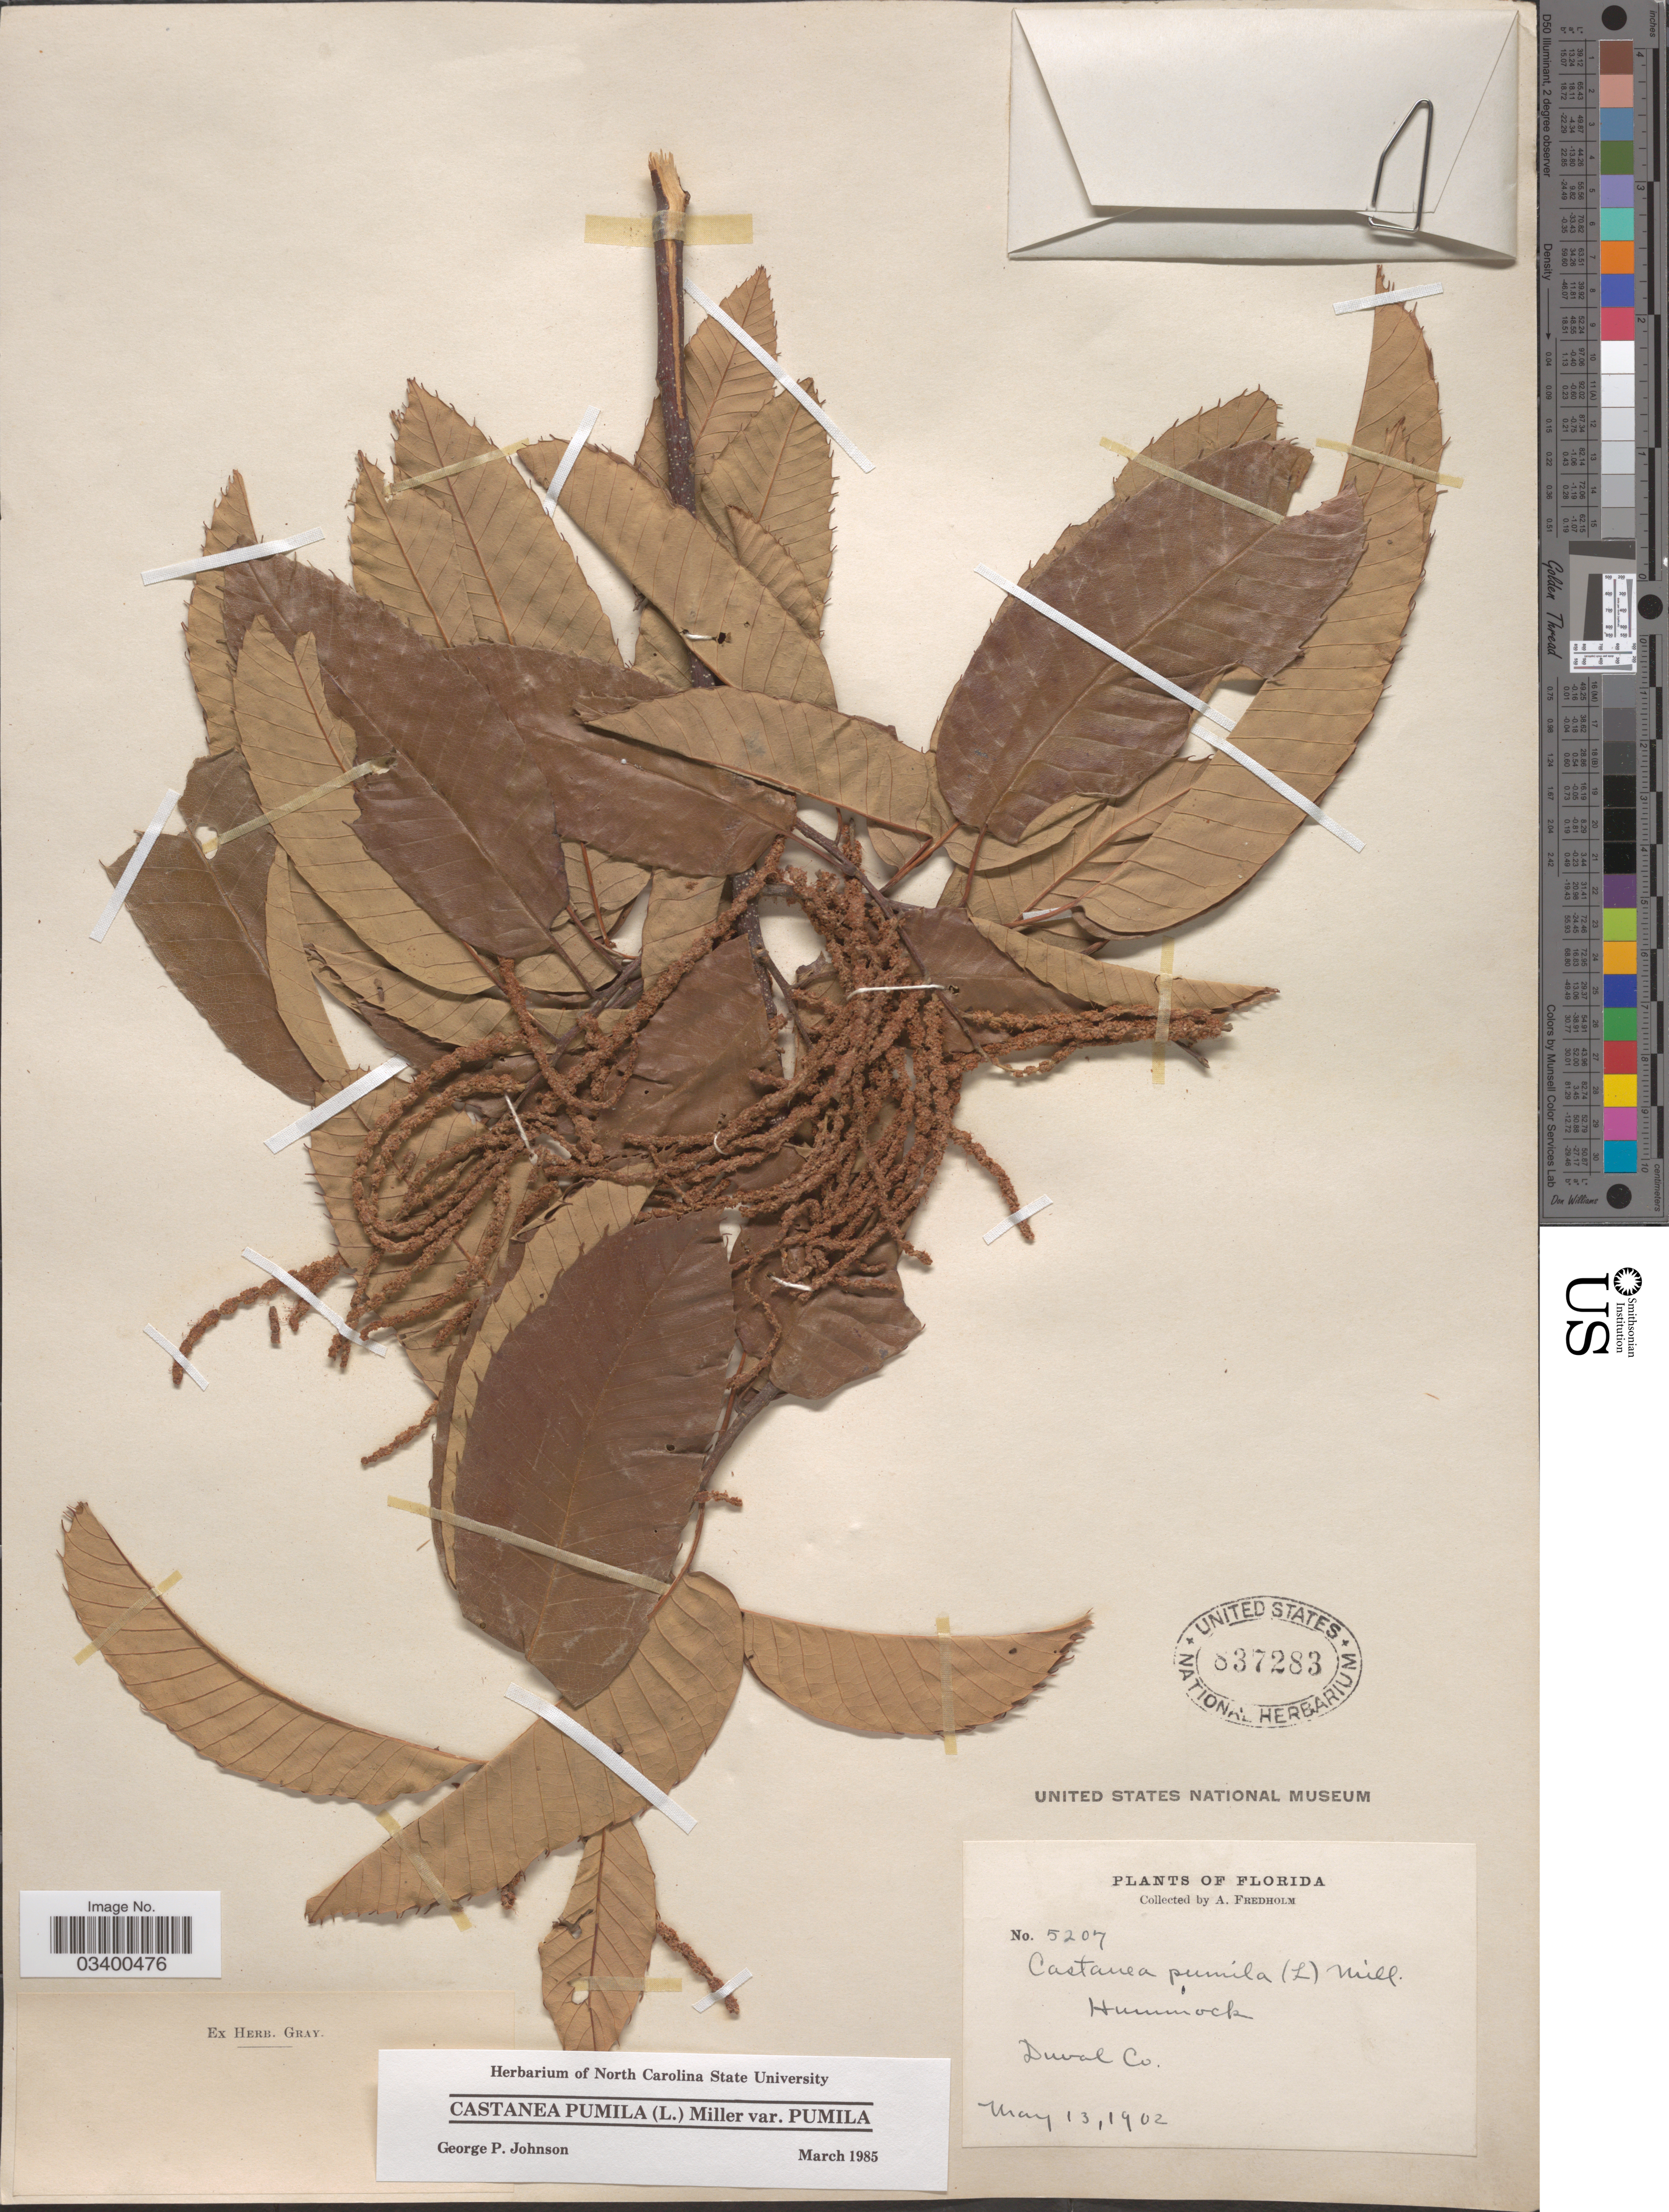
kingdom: Plantae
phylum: Tracheophyta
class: Magnoliopsida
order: Fagales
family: Fagaceae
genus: Castanea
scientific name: Castanea pumila var. pumila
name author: (L.) Mill.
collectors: A. Fredholm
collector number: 5207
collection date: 1902-05-13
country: United States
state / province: Florida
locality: Hummock. Duval Co.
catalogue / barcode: US 837283